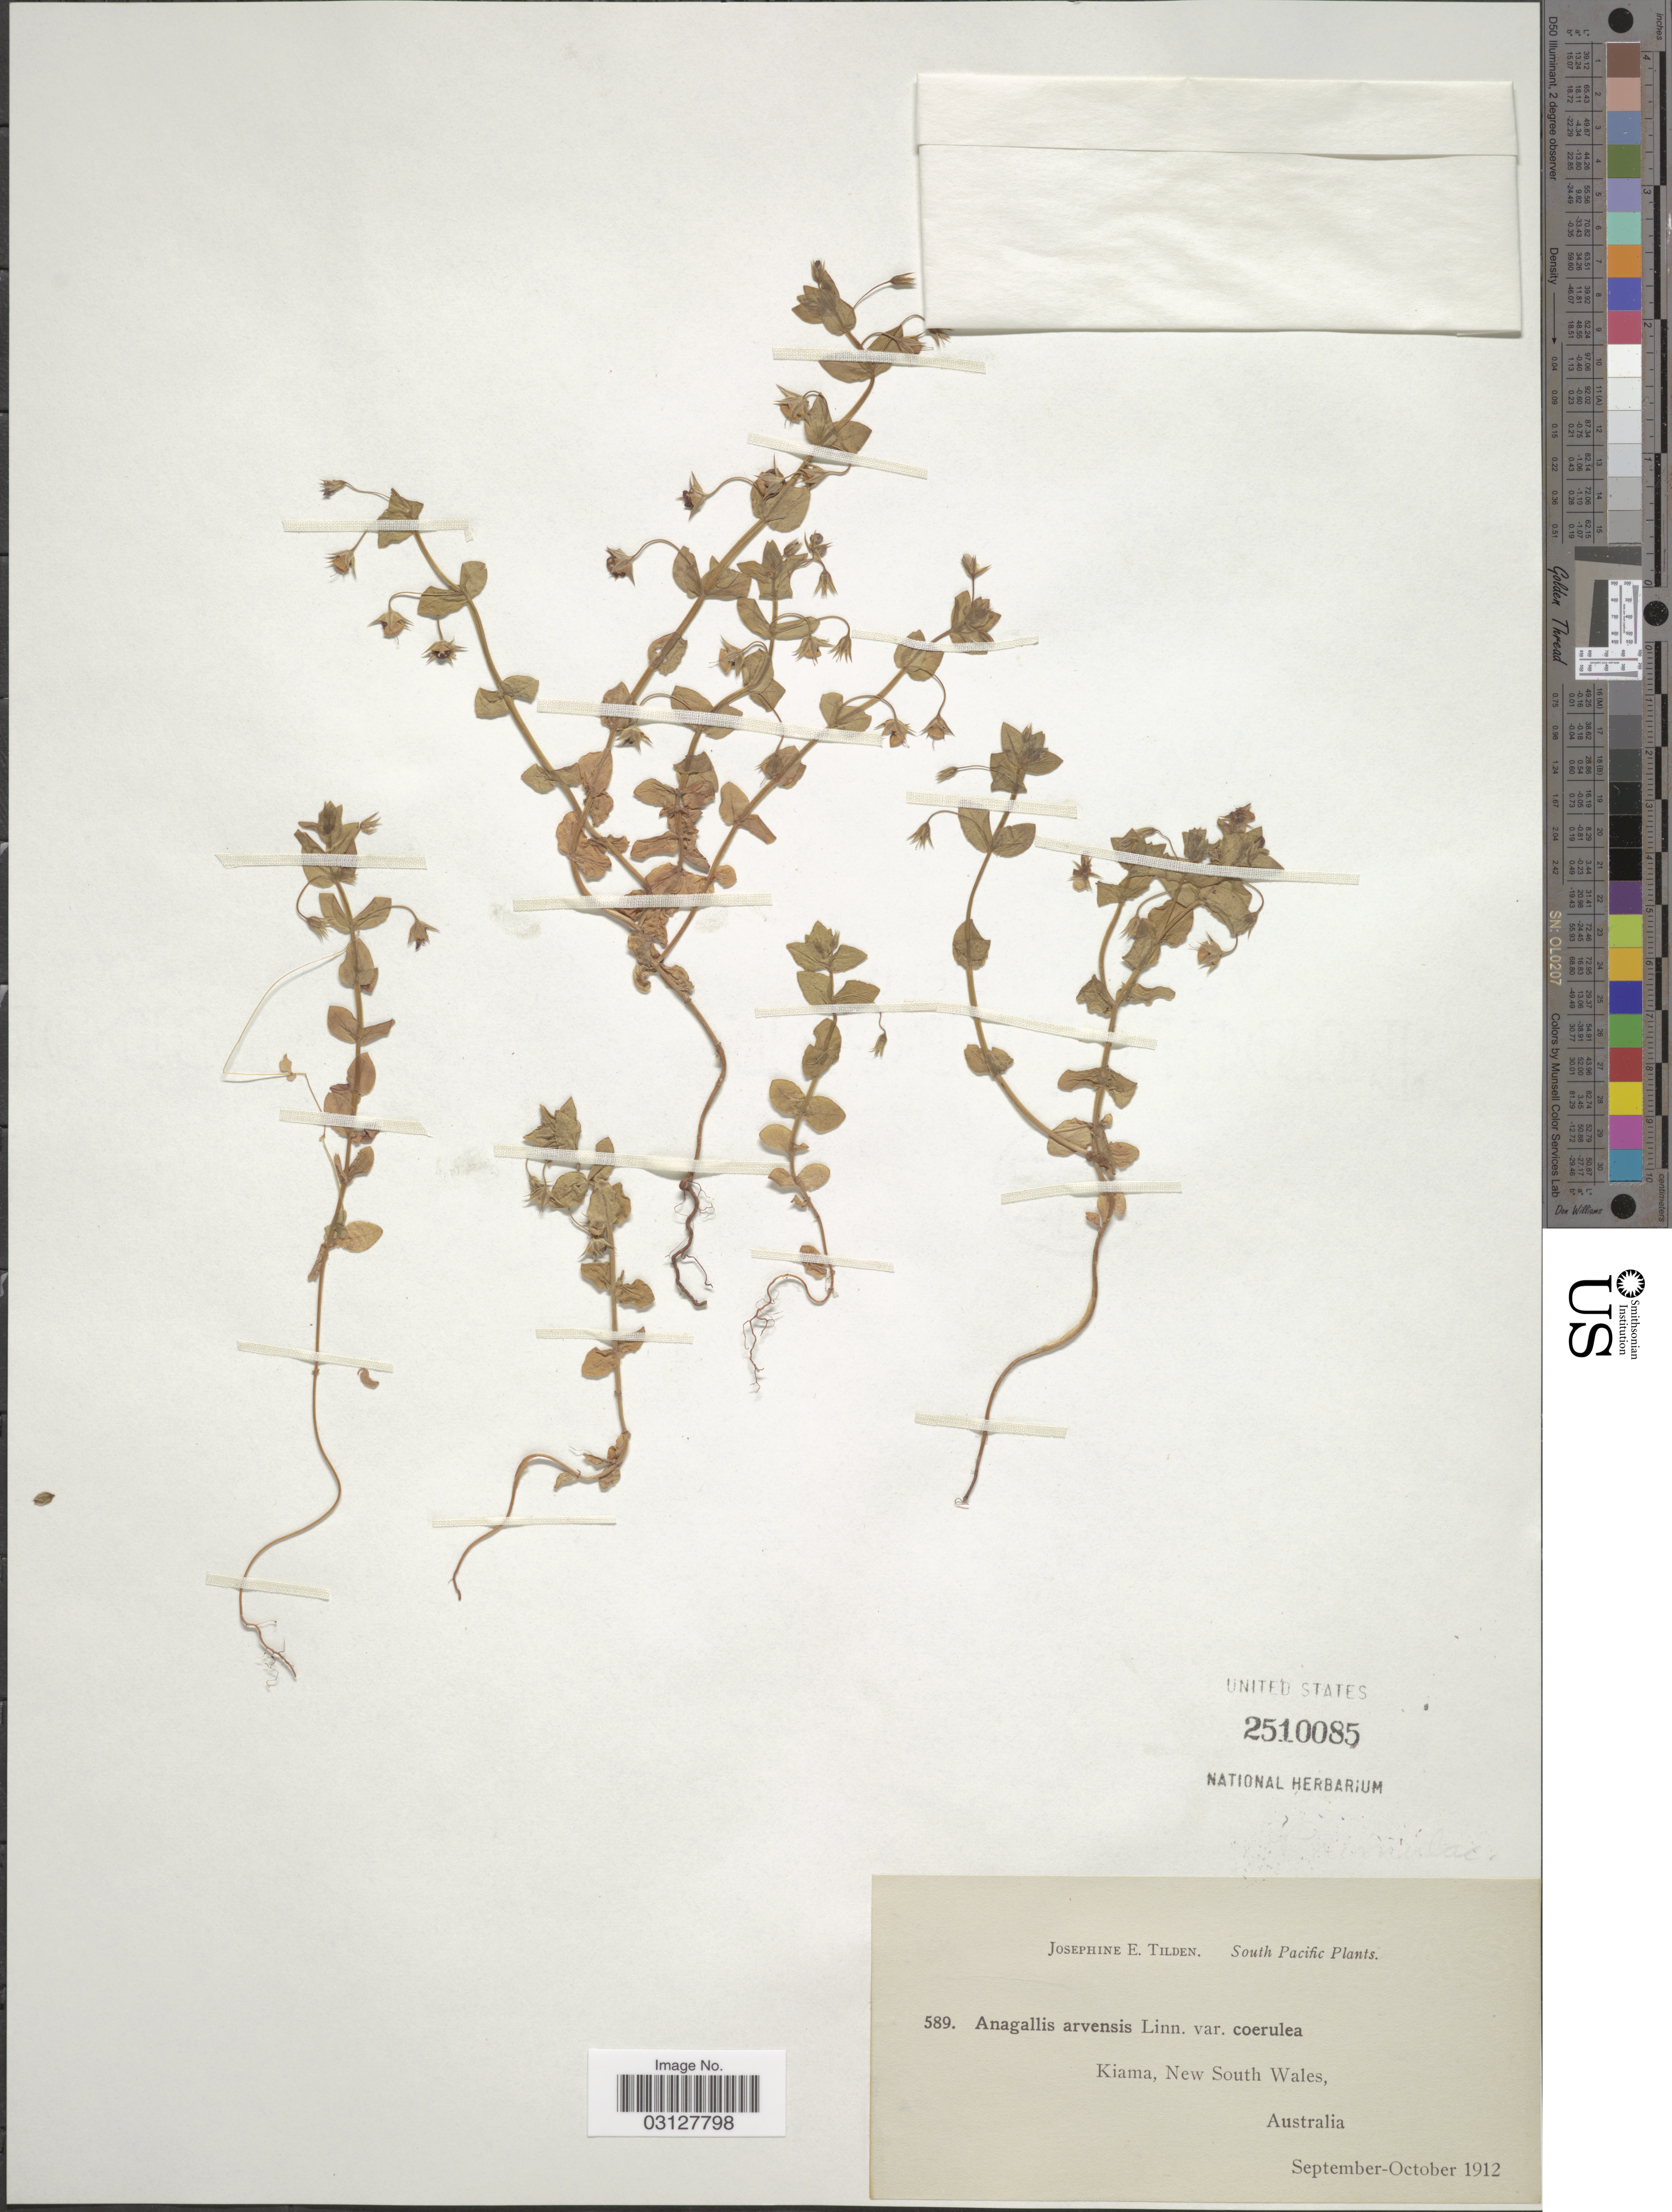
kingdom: Plantae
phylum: Tracheophyta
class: Magnoliopsida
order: Ericales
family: Primulaceae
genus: Anagallis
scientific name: Anagallis arvensis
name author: L.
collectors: J. E. Tilden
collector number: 589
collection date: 1912-09/1912-10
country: Australia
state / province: New South Wales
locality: South Pacific. Kiama.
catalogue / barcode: US 2510085